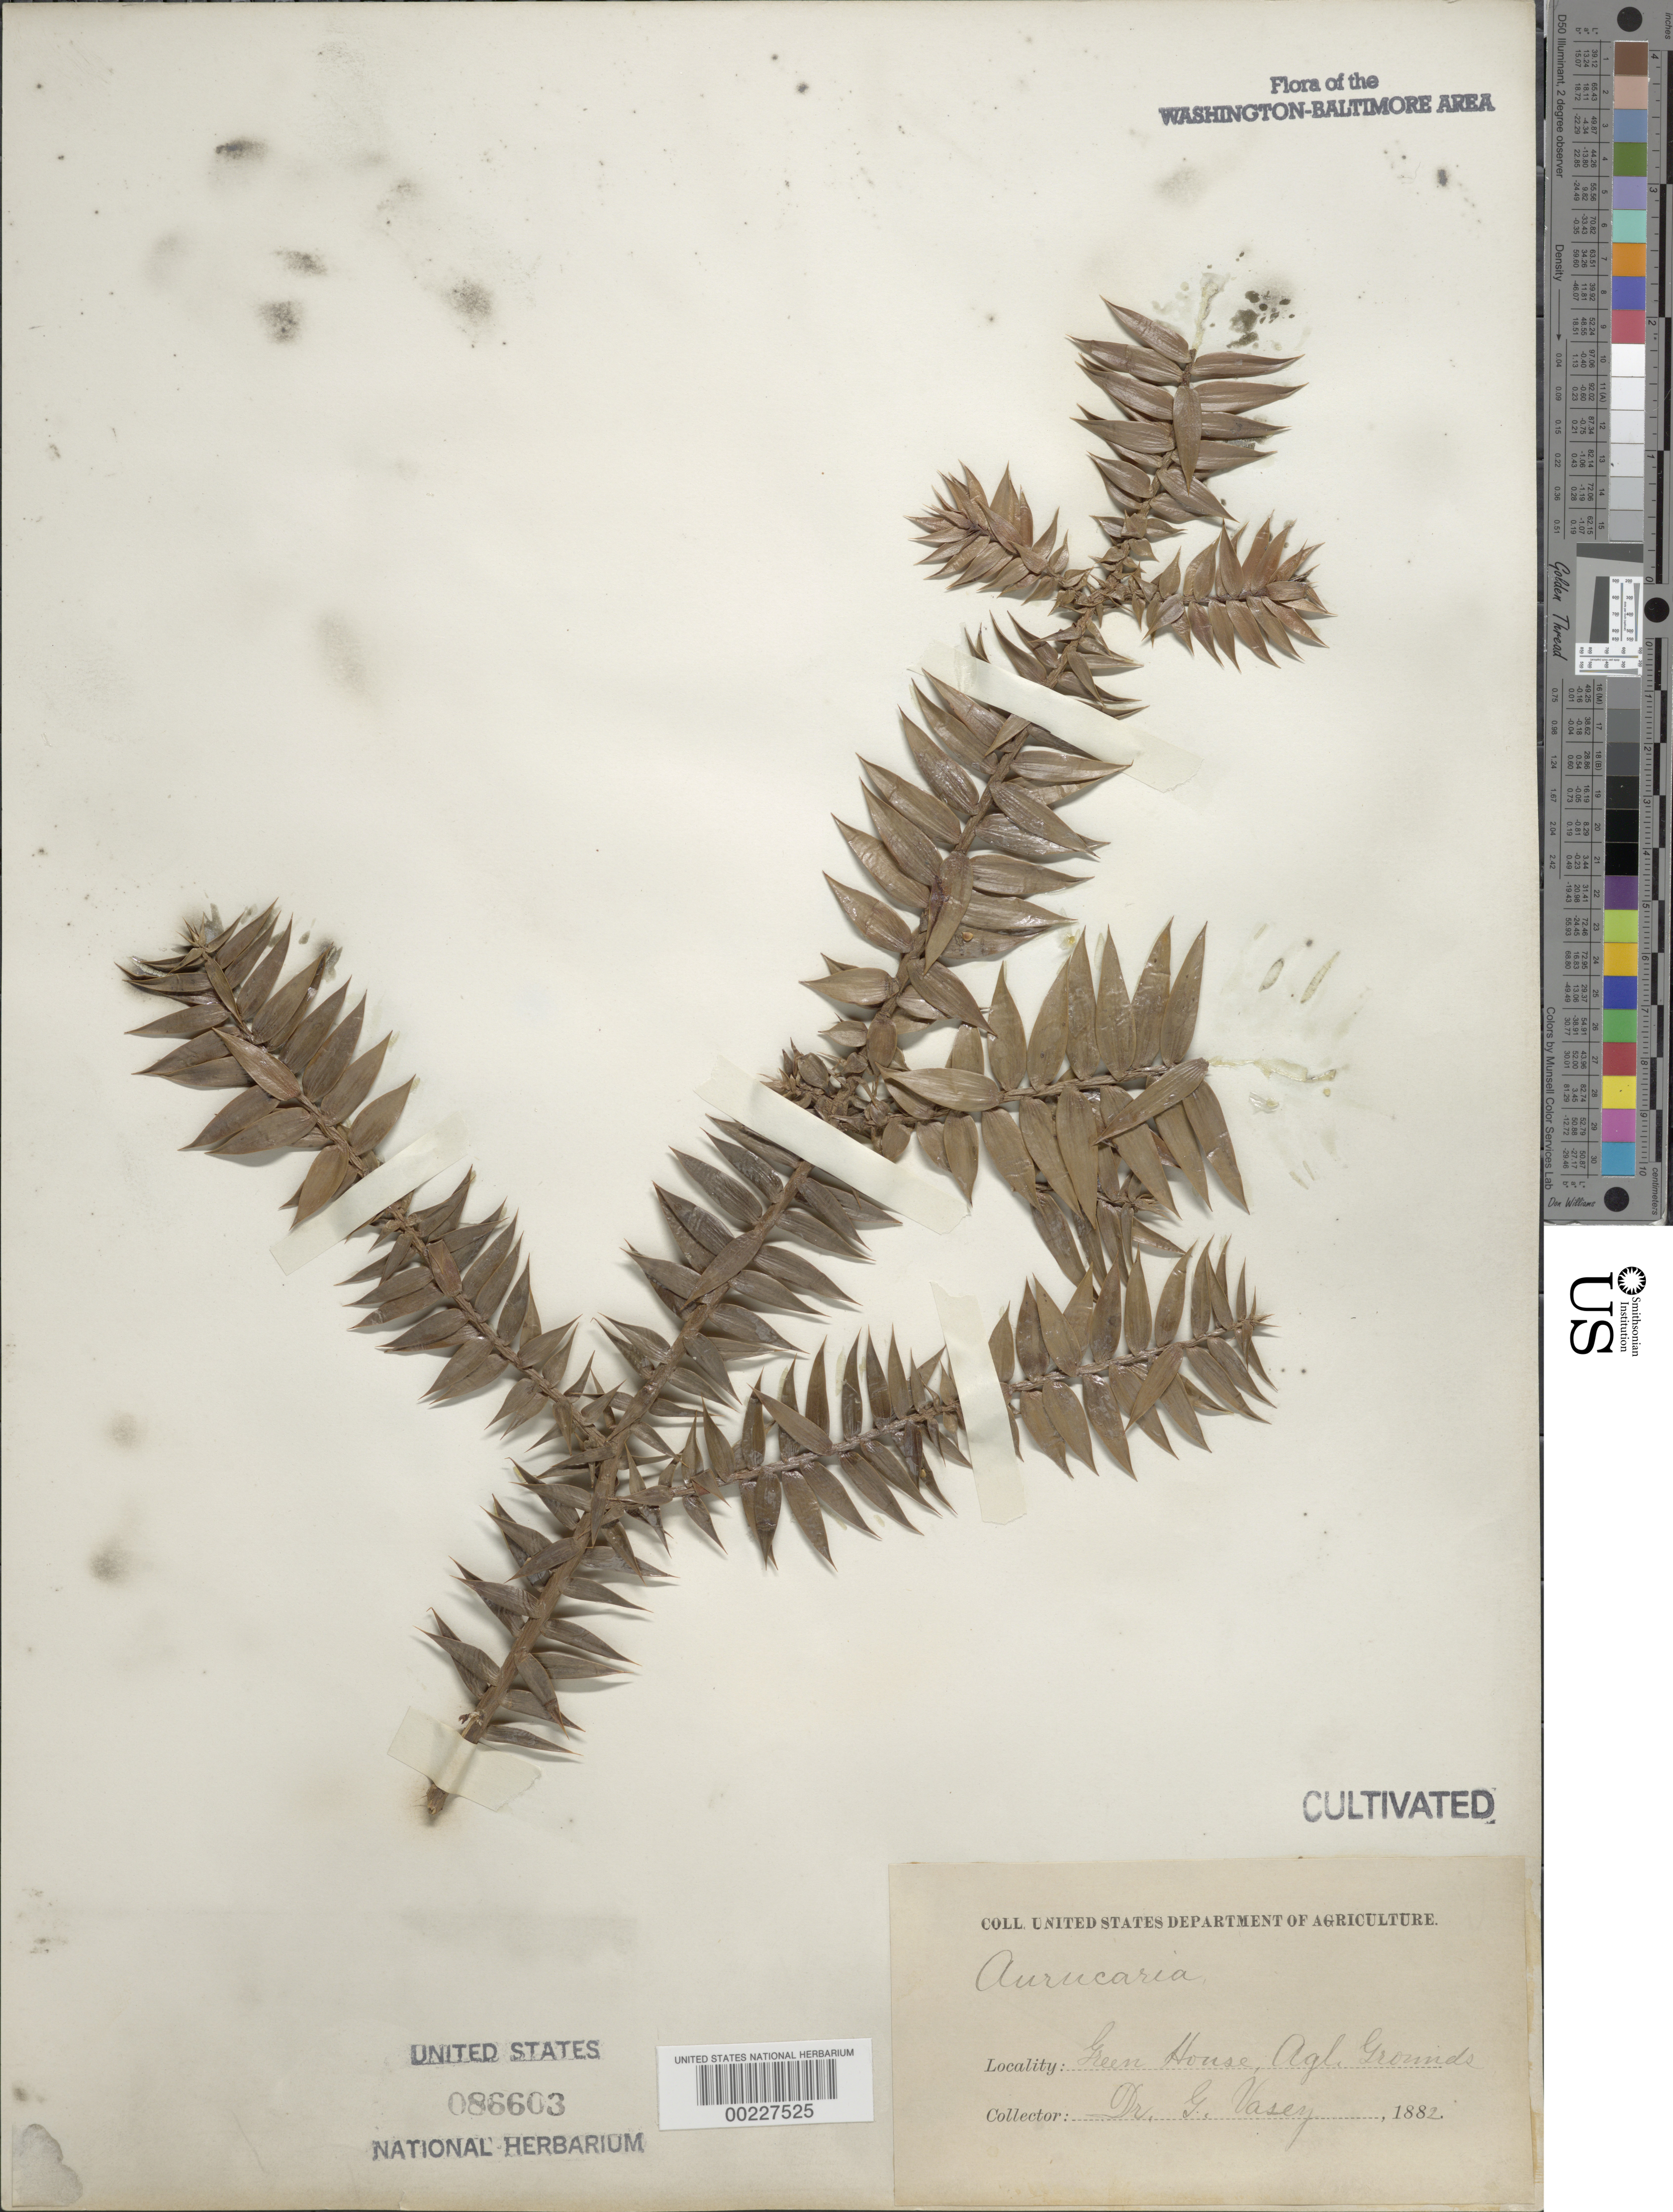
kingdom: Plantae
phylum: Tracheophyta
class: Pinopsida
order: Pinales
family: Araucariaceae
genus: Araucaria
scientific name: Araucaria sp.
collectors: G. R. Vasey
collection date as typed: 1882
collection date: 1882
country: United States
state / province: District of Columbia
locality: Green House, Agricultural grounds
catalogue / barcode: US 86603